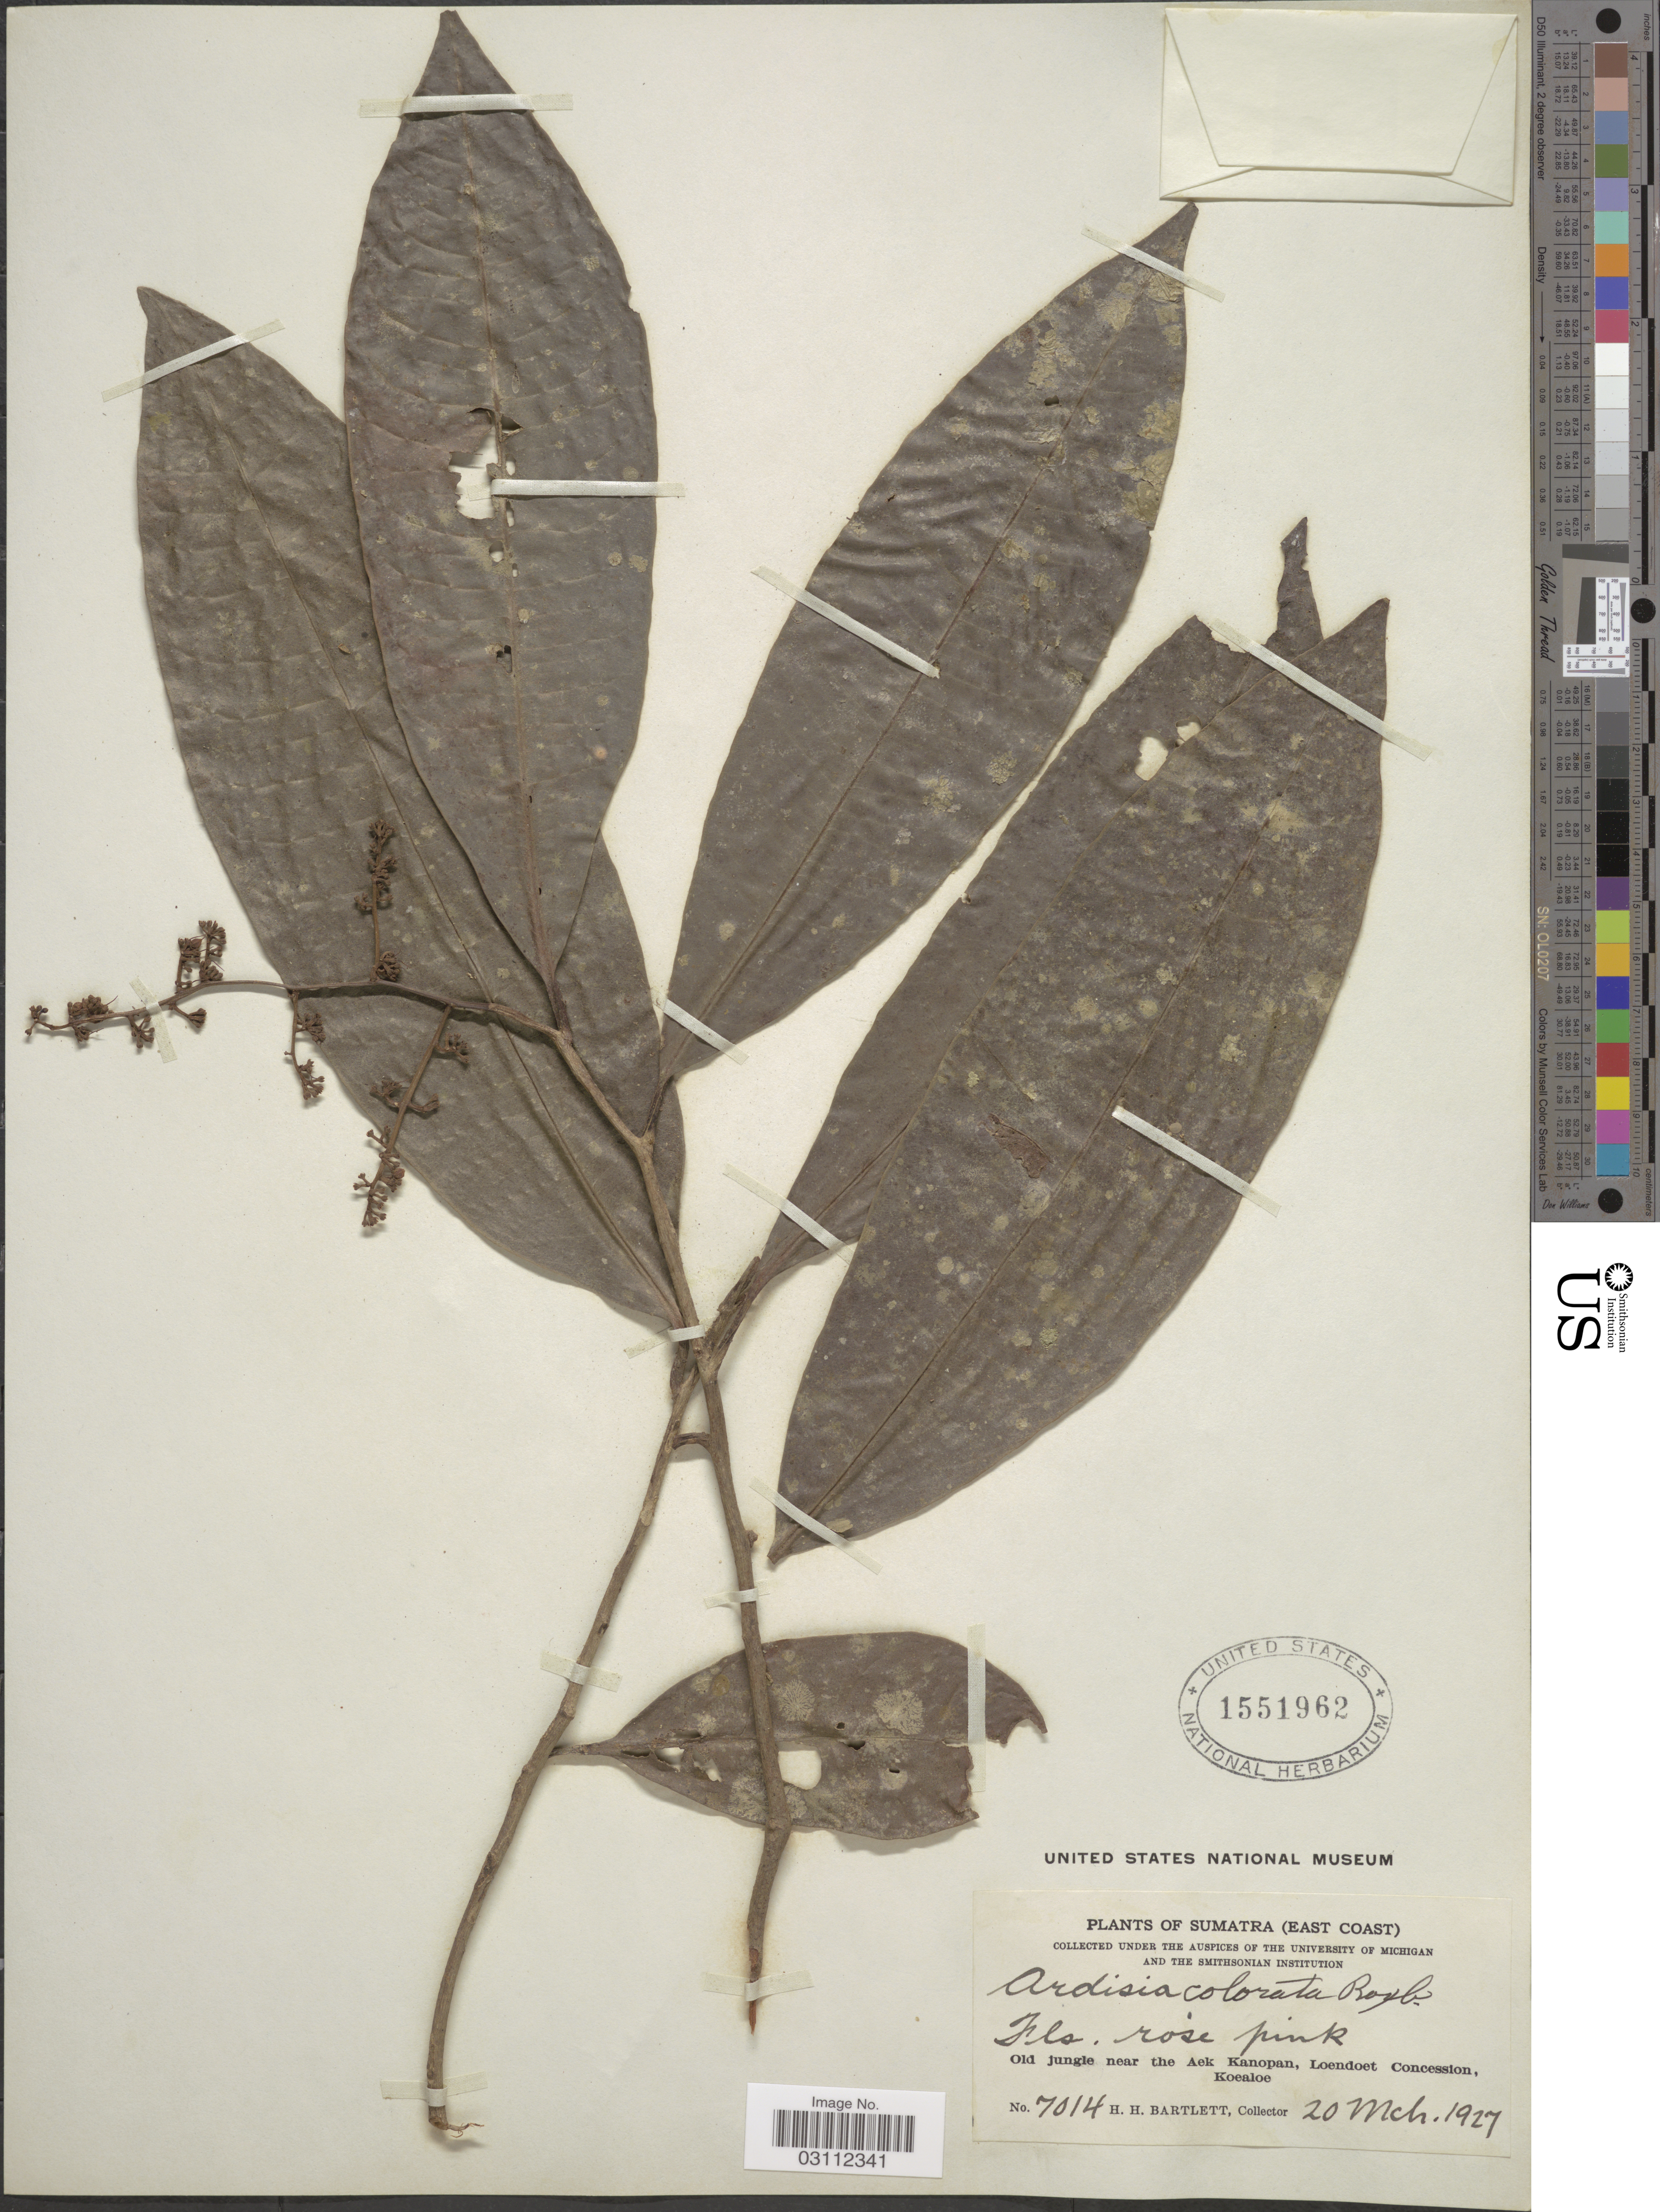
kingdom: Plantae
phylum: Tracheophyta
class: Magnoliopsida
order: Ericales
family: Primulaceae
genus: Ardisia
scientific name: Ardisia colorata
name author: Roxb.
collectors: H. H. Bartlett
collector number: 7014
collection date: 1927-03-20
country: Indonesia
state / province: Sumatra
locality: (East Coast). Old jungle near the Aek Kanopan, Loendoet Concession, Koealoe.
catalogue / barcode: US 1551962